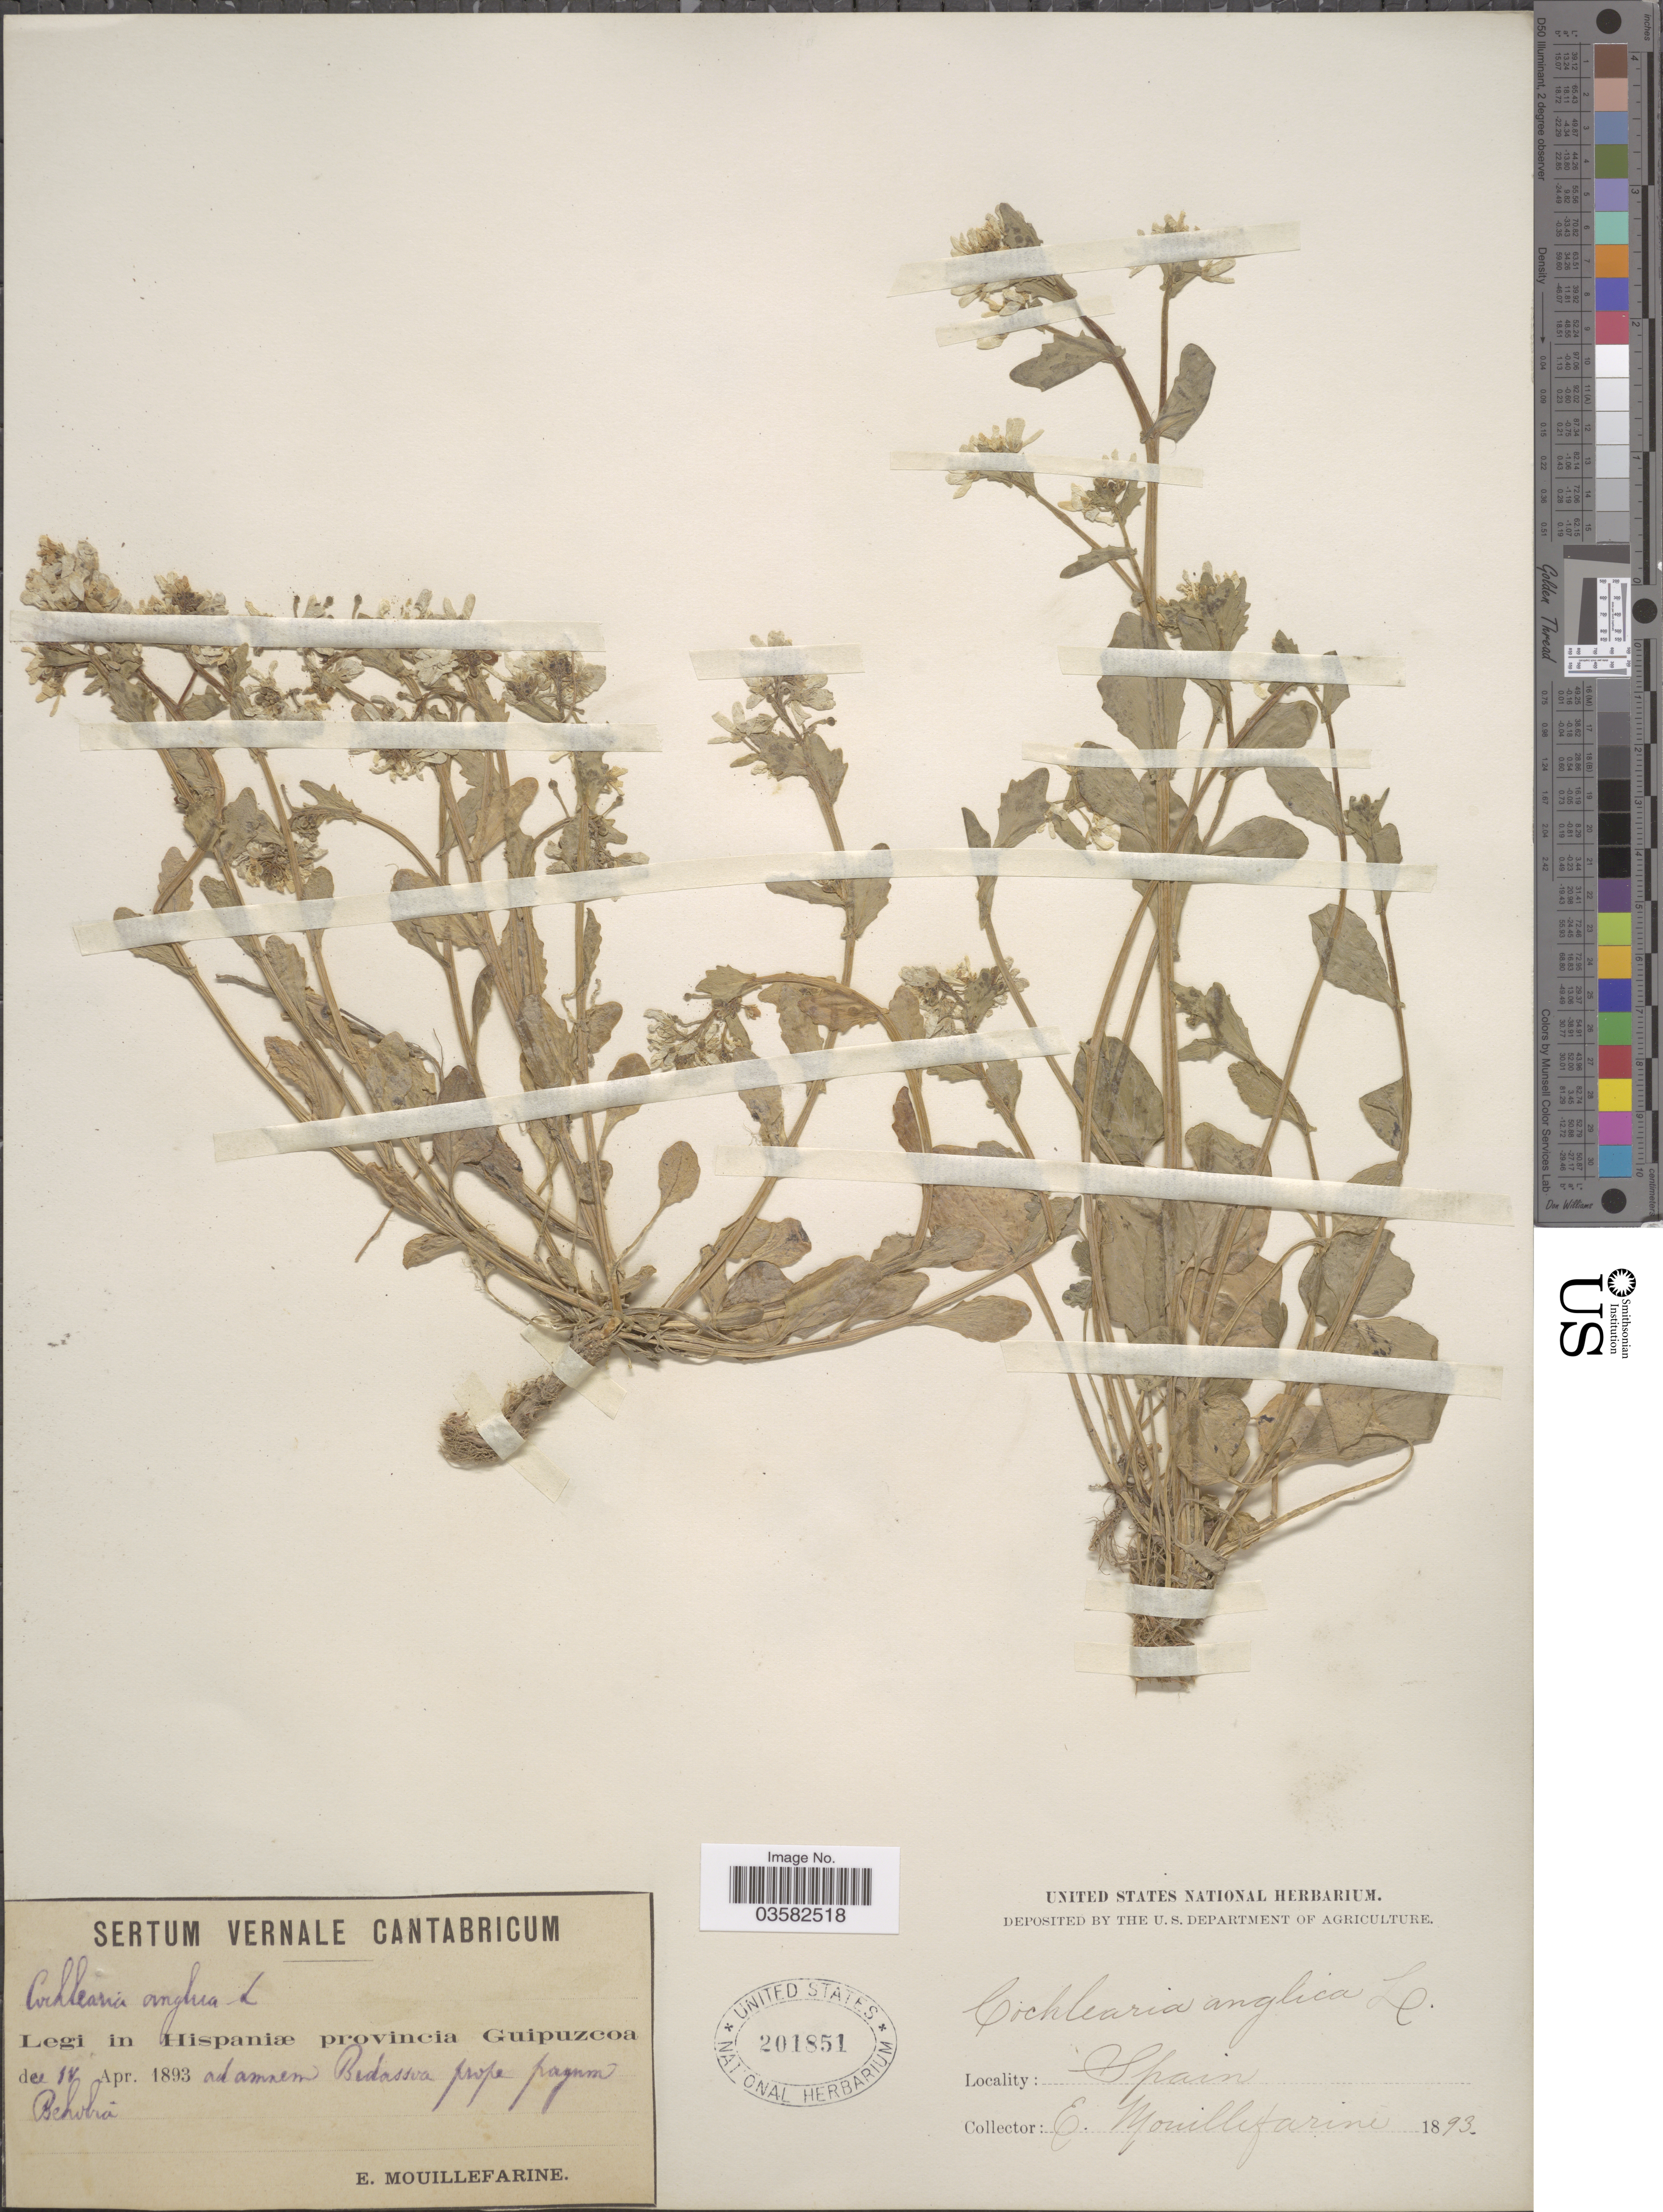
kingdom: Plantae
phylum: Tracheophyta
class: Magnoliopsida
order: Brassicales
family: Brassicaceae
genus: Cochlearia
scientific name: Cochlearia anglica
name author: L.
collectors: E. Mouillefarine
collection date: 1893-04-18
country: Spain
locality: Hispaniæ provincia Guipuzcoa ad amnem Bidassoa prope pagum Behobia.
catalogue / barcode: US 201851